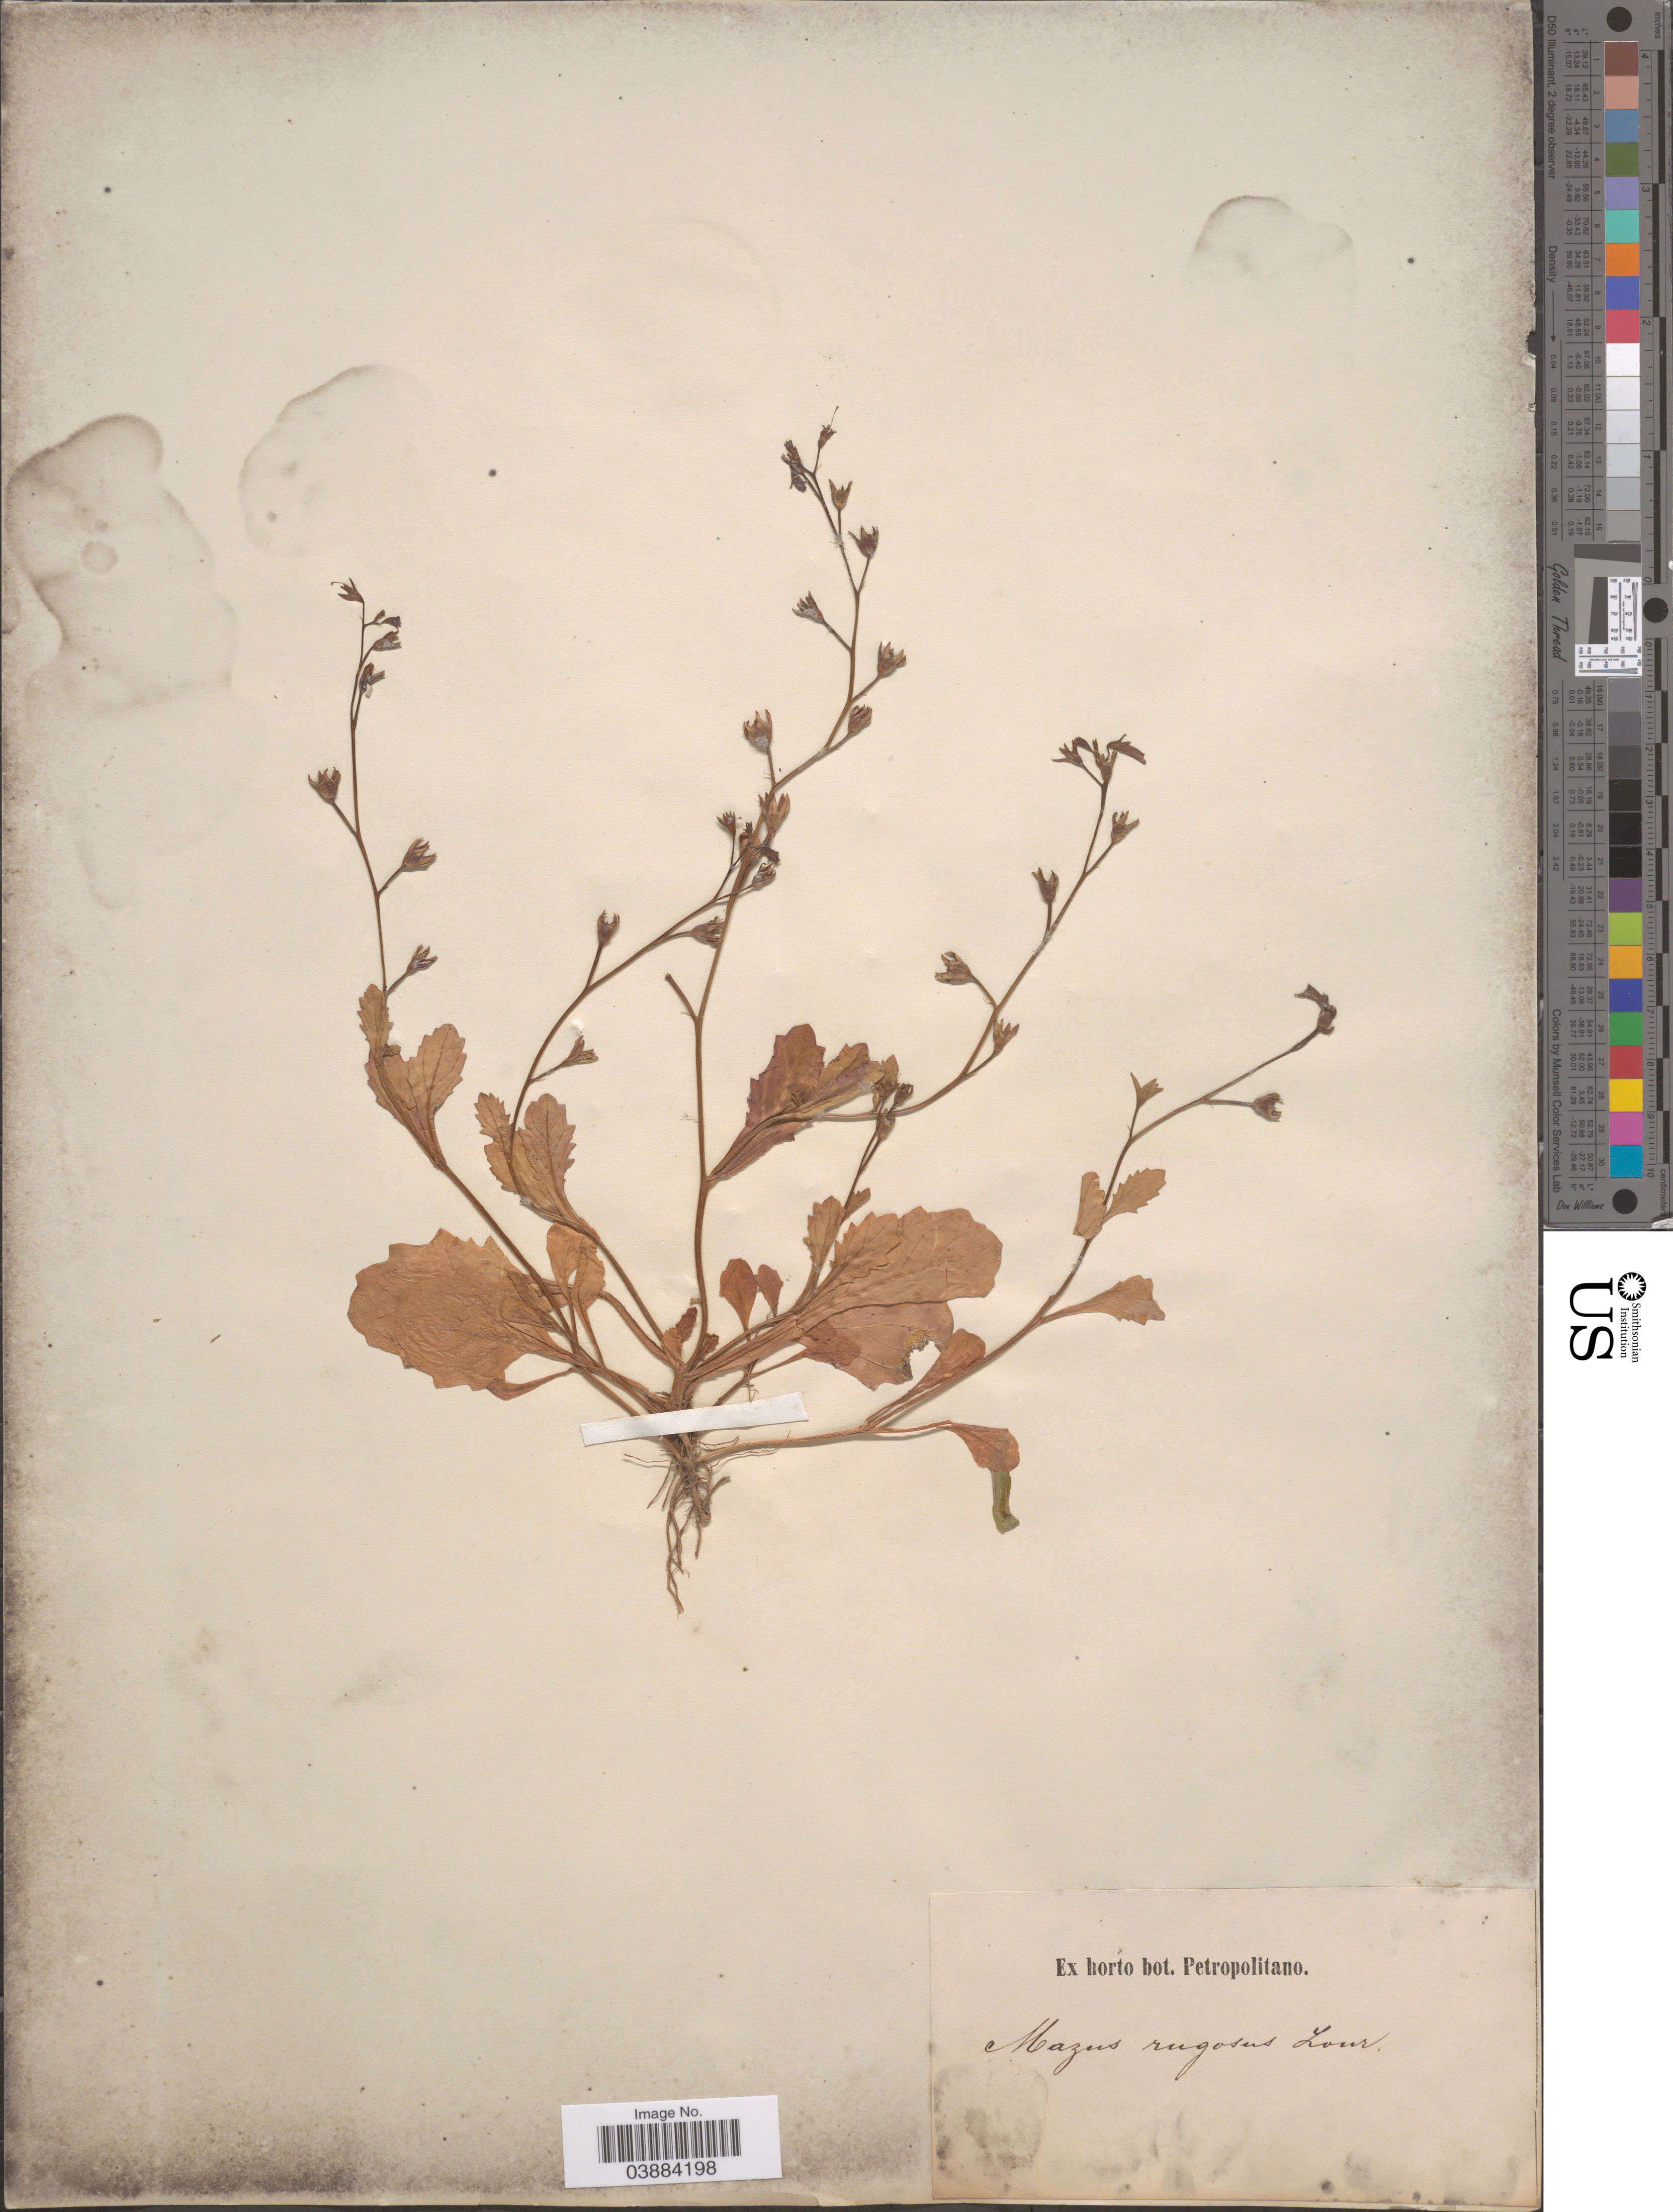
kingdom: Plantae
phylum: Tracheophyta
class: Magnoliopsida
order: Lamiales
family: Mazaceae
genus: Mazus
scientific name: Mazus pumilus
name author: (Burm. f.) Steenis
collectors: ex Horto Bot. Petropolitano